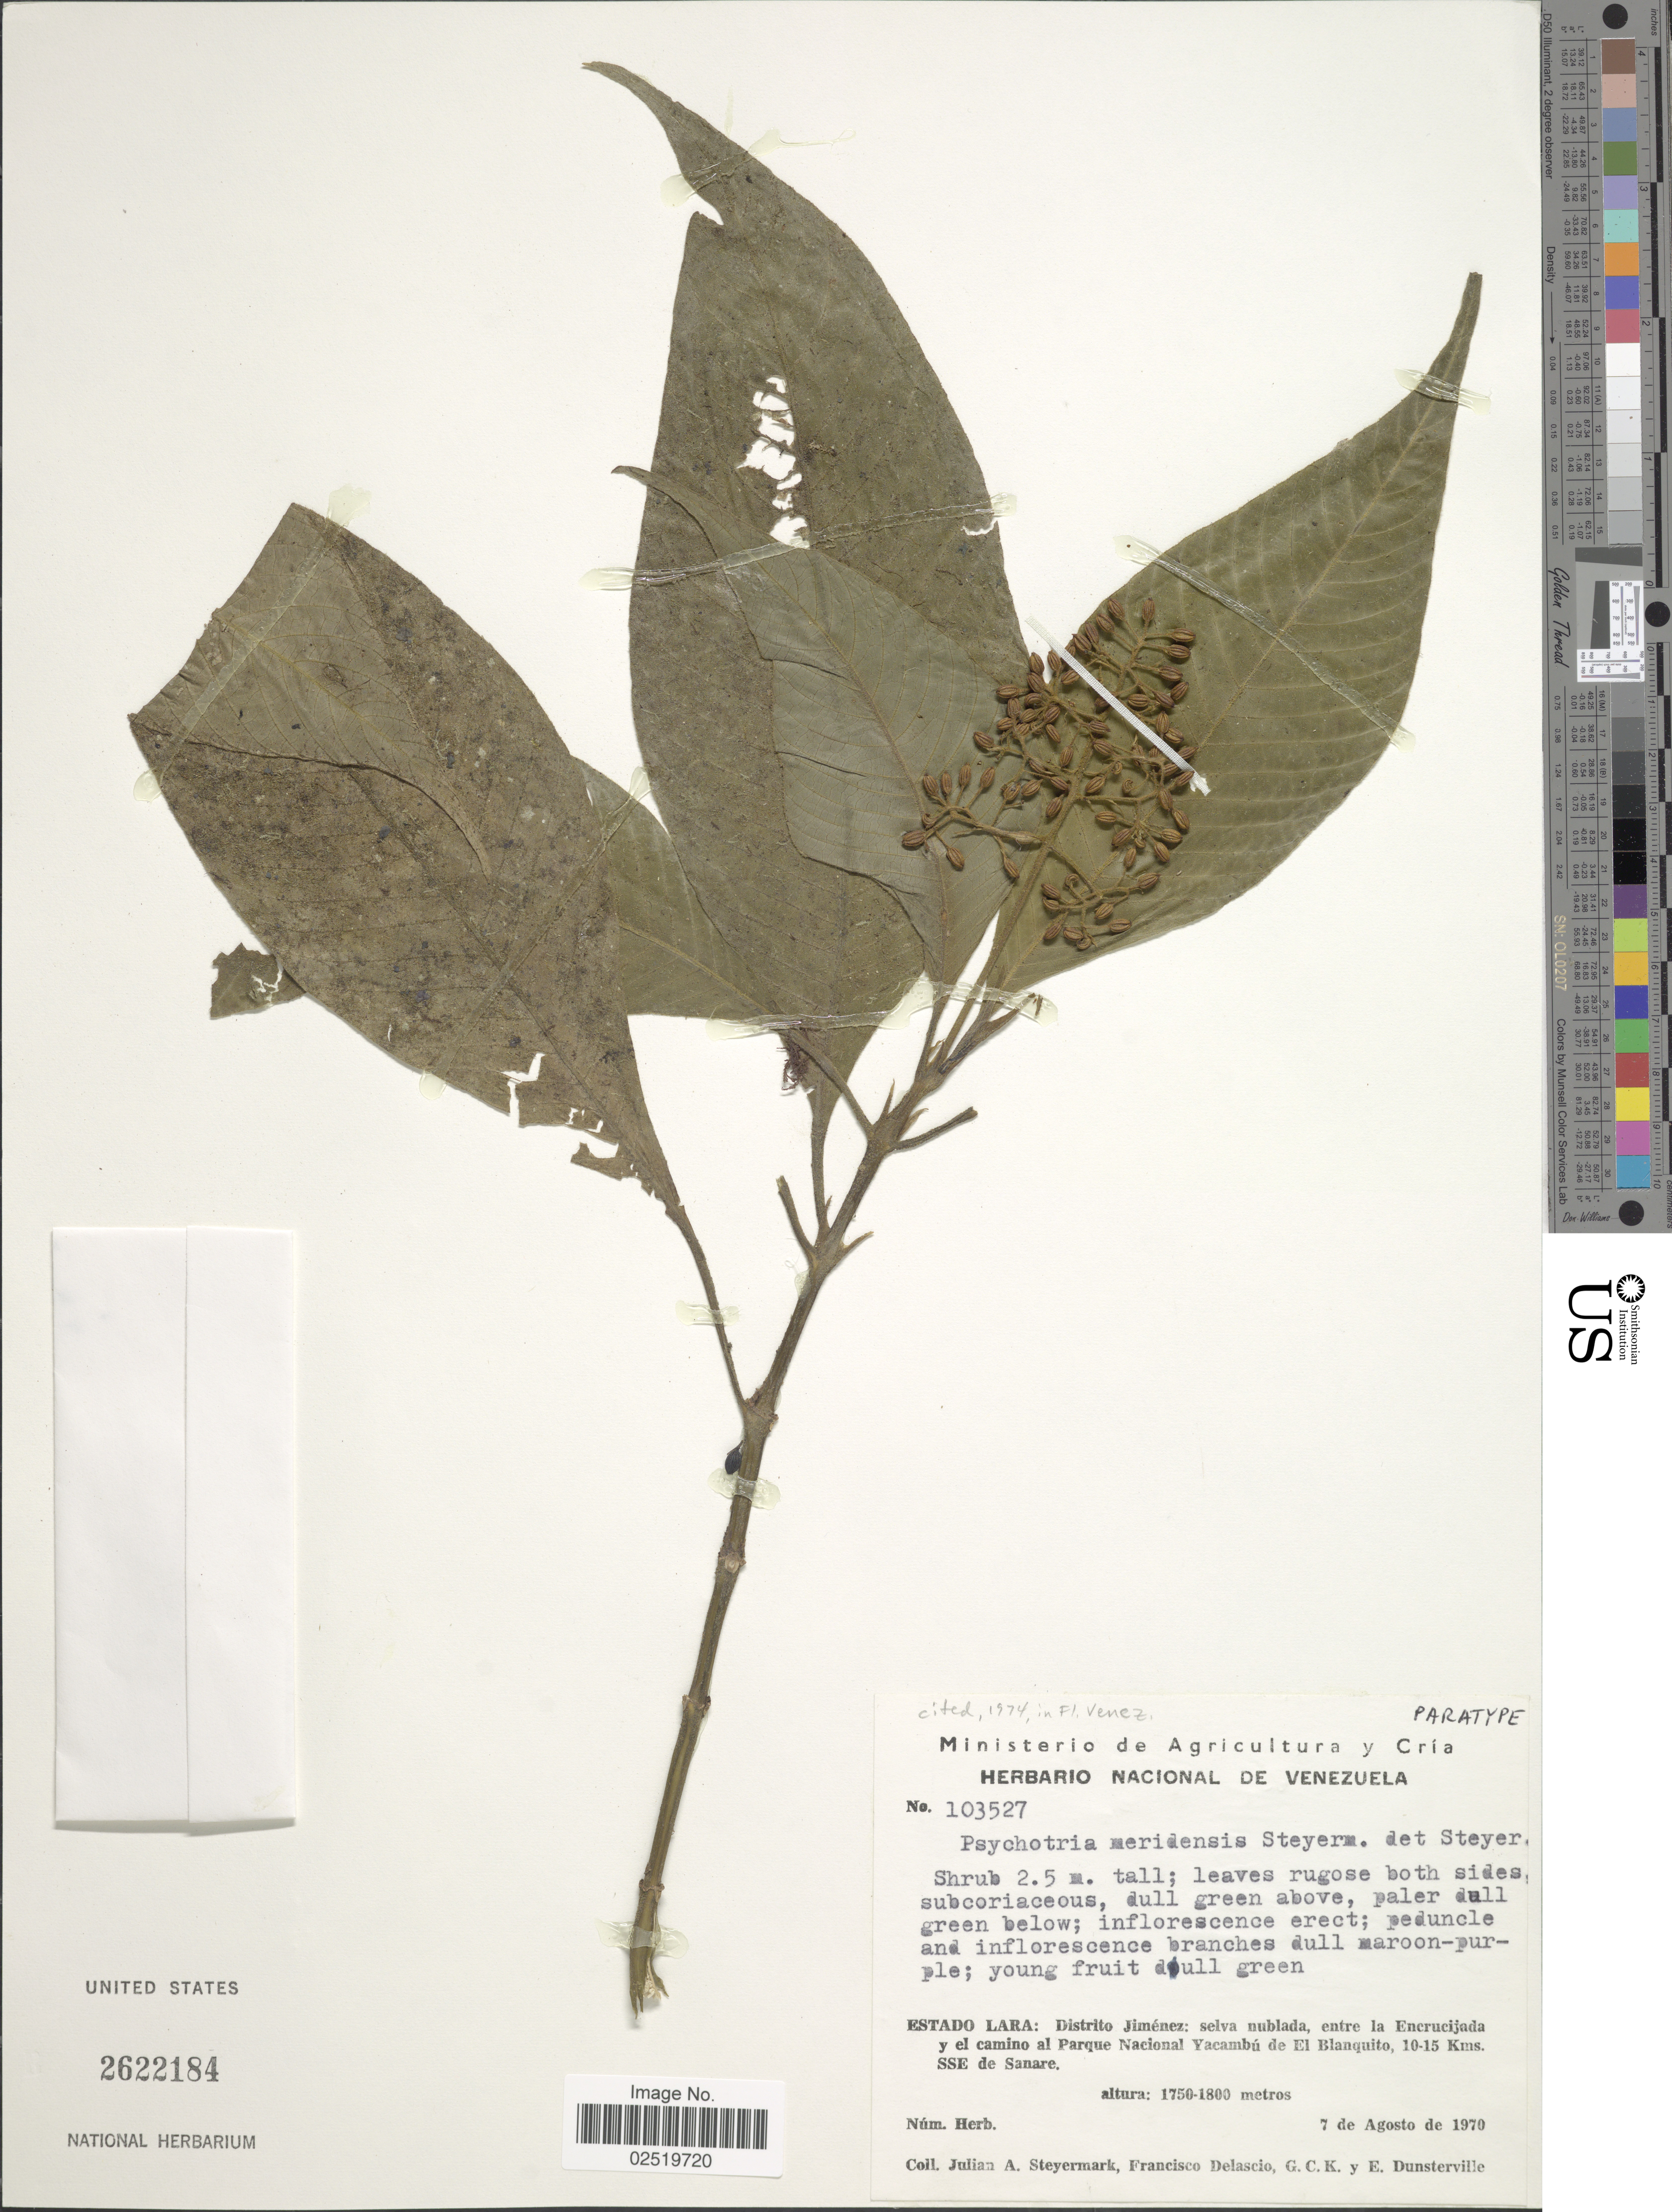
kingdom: Plantae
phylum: Tracheophyta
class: Magnoliopsida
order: Gentianales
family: Rubiaceae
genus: Psychotria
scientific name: Psychotria meridensis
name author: Steyerm.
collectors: J. Steyermark, F. Delascio, G. C. K. Dunsterville & E. Dunsterville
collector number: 103527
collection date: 1970-08-07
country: Venezuela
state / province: Lara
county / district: Jiménez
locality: Distrito Jimenez: selva nublada, entre la Encrucijada y el camino al Parque Nacional Yacambu de El Blanquito, 10-15 Kms. SSE de Sanare.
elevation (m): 1750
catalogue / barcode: US 2622184